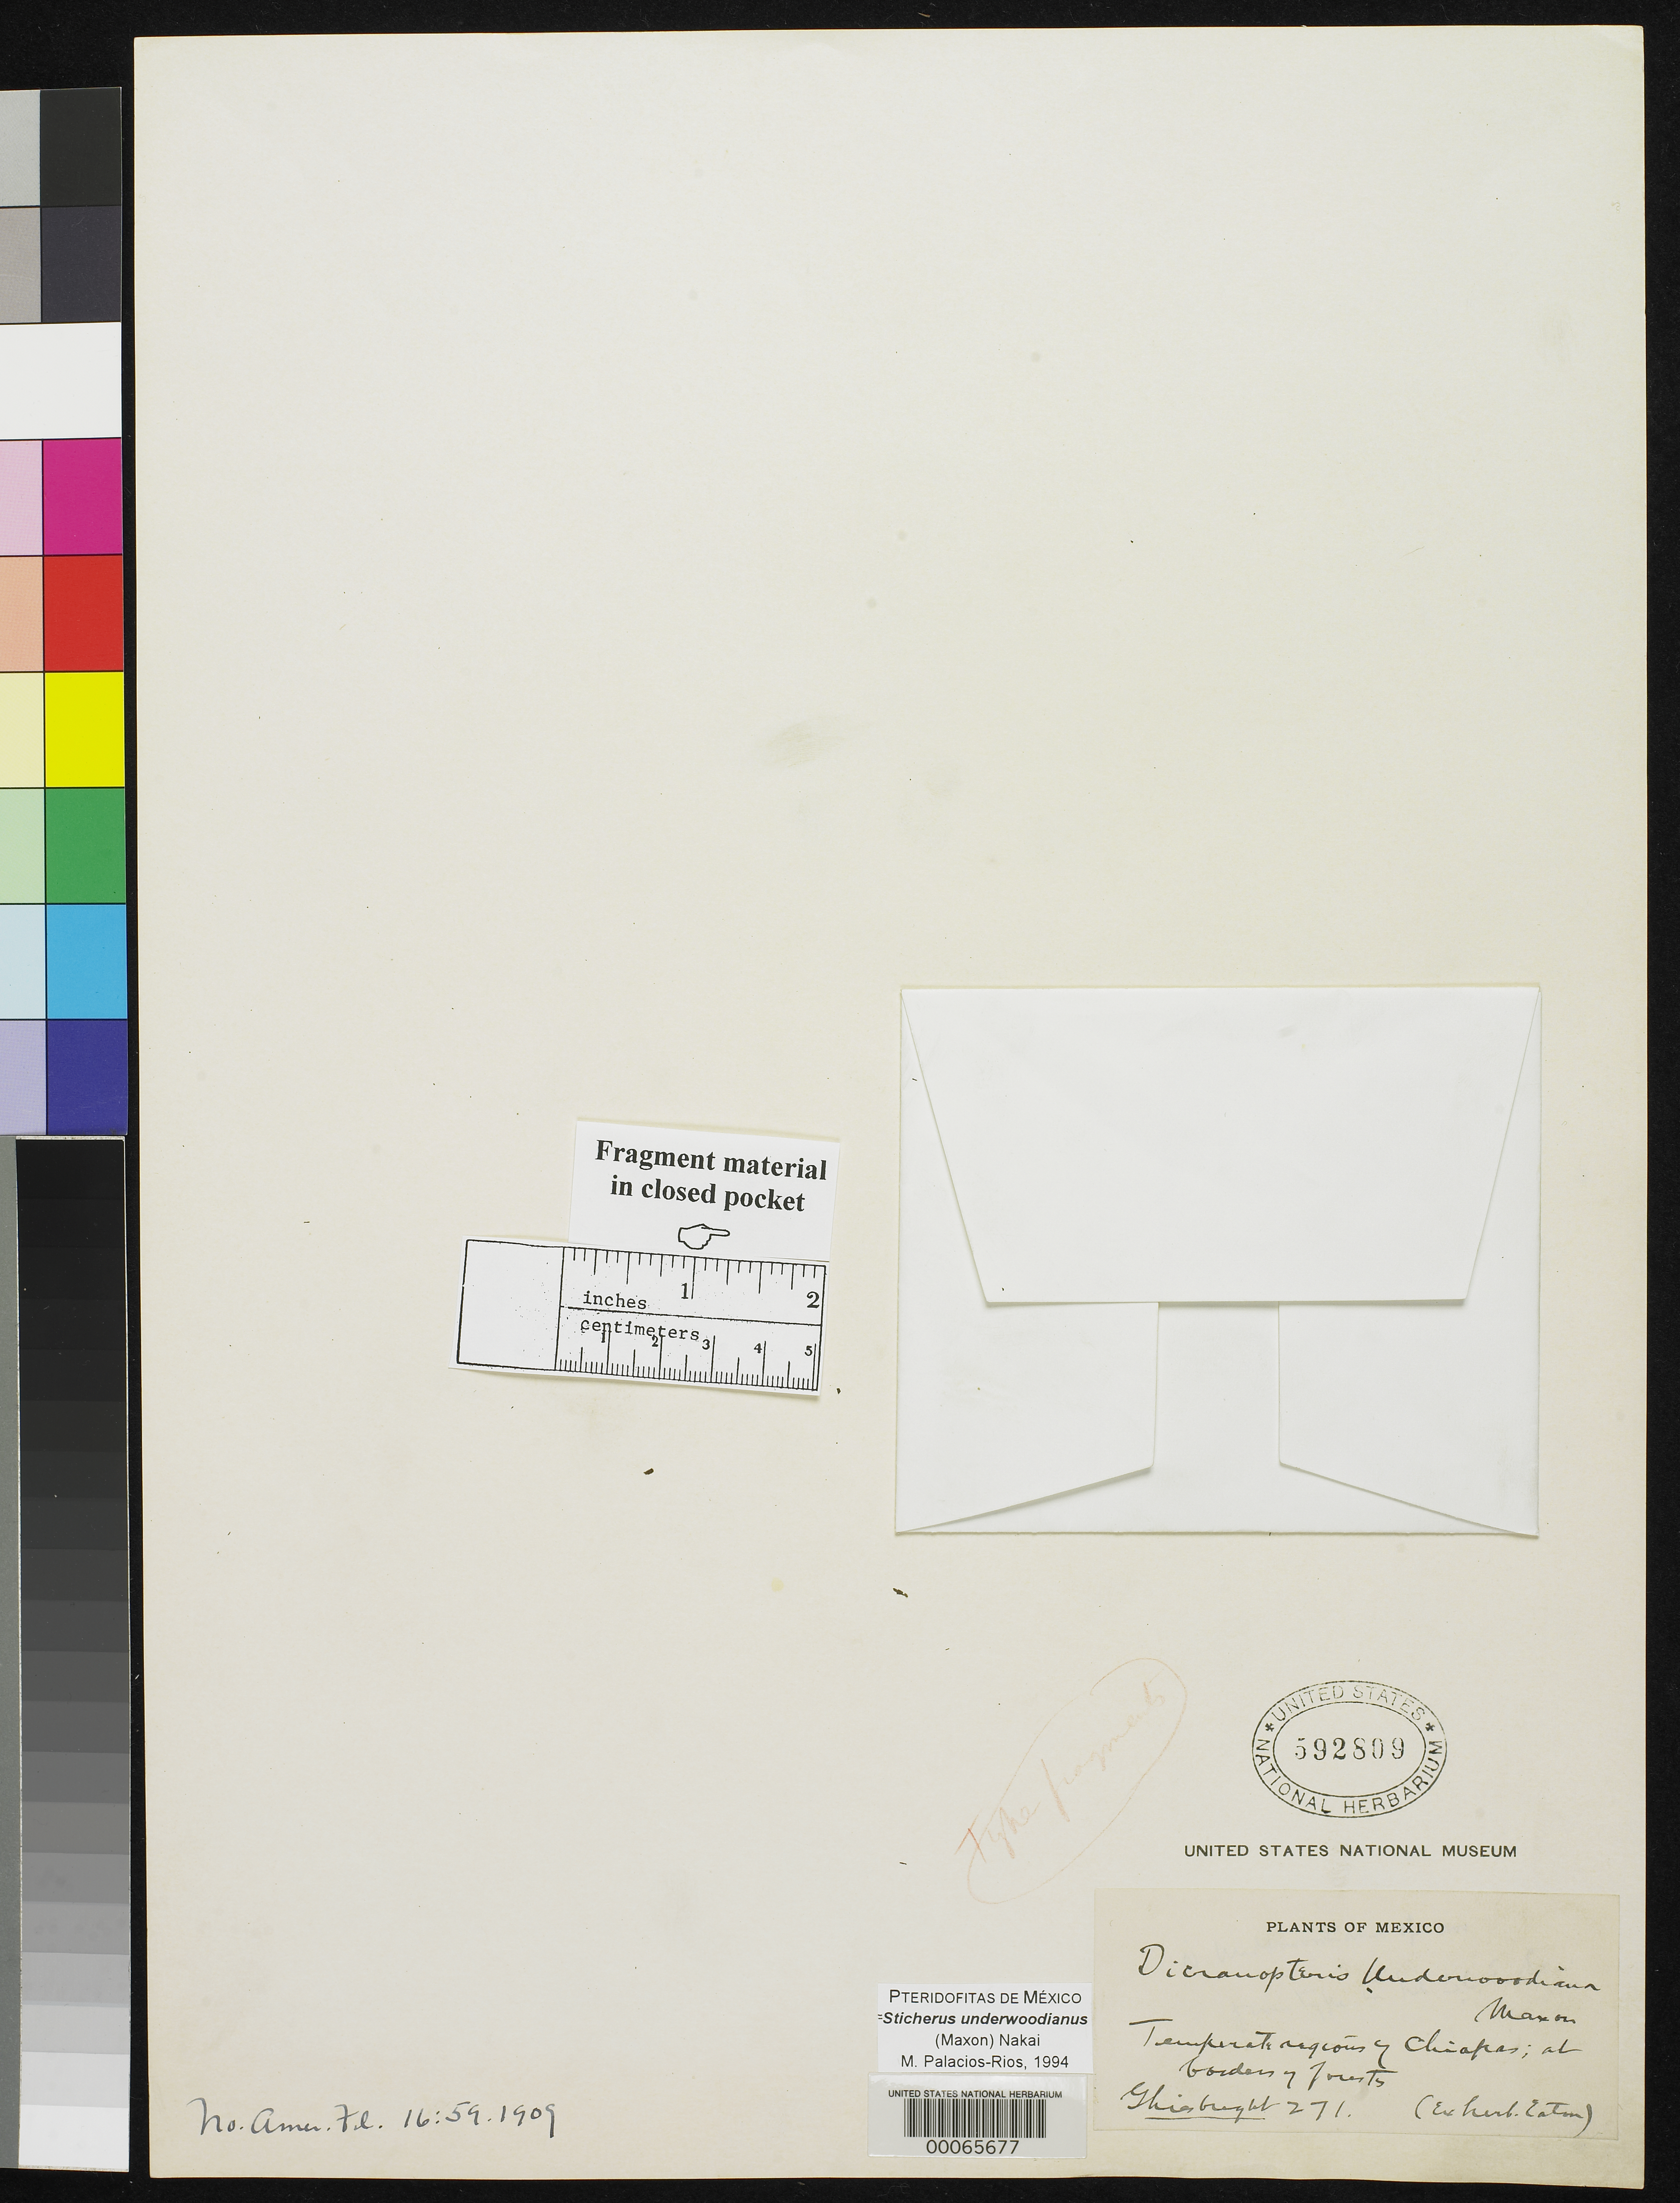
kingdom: Plantae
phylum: Tracheophyta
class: Polypodiopsida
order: Gleicheniales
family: Gleicheniaceae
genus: Dicranopteris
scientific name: Dicranopteris underwoodiana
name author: Maxon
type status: Type Collection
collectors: A. Ghiesbreght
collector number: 271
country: Mexico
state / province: Chiapas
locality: Temperate region of Chiapas.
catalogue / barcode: US 592809